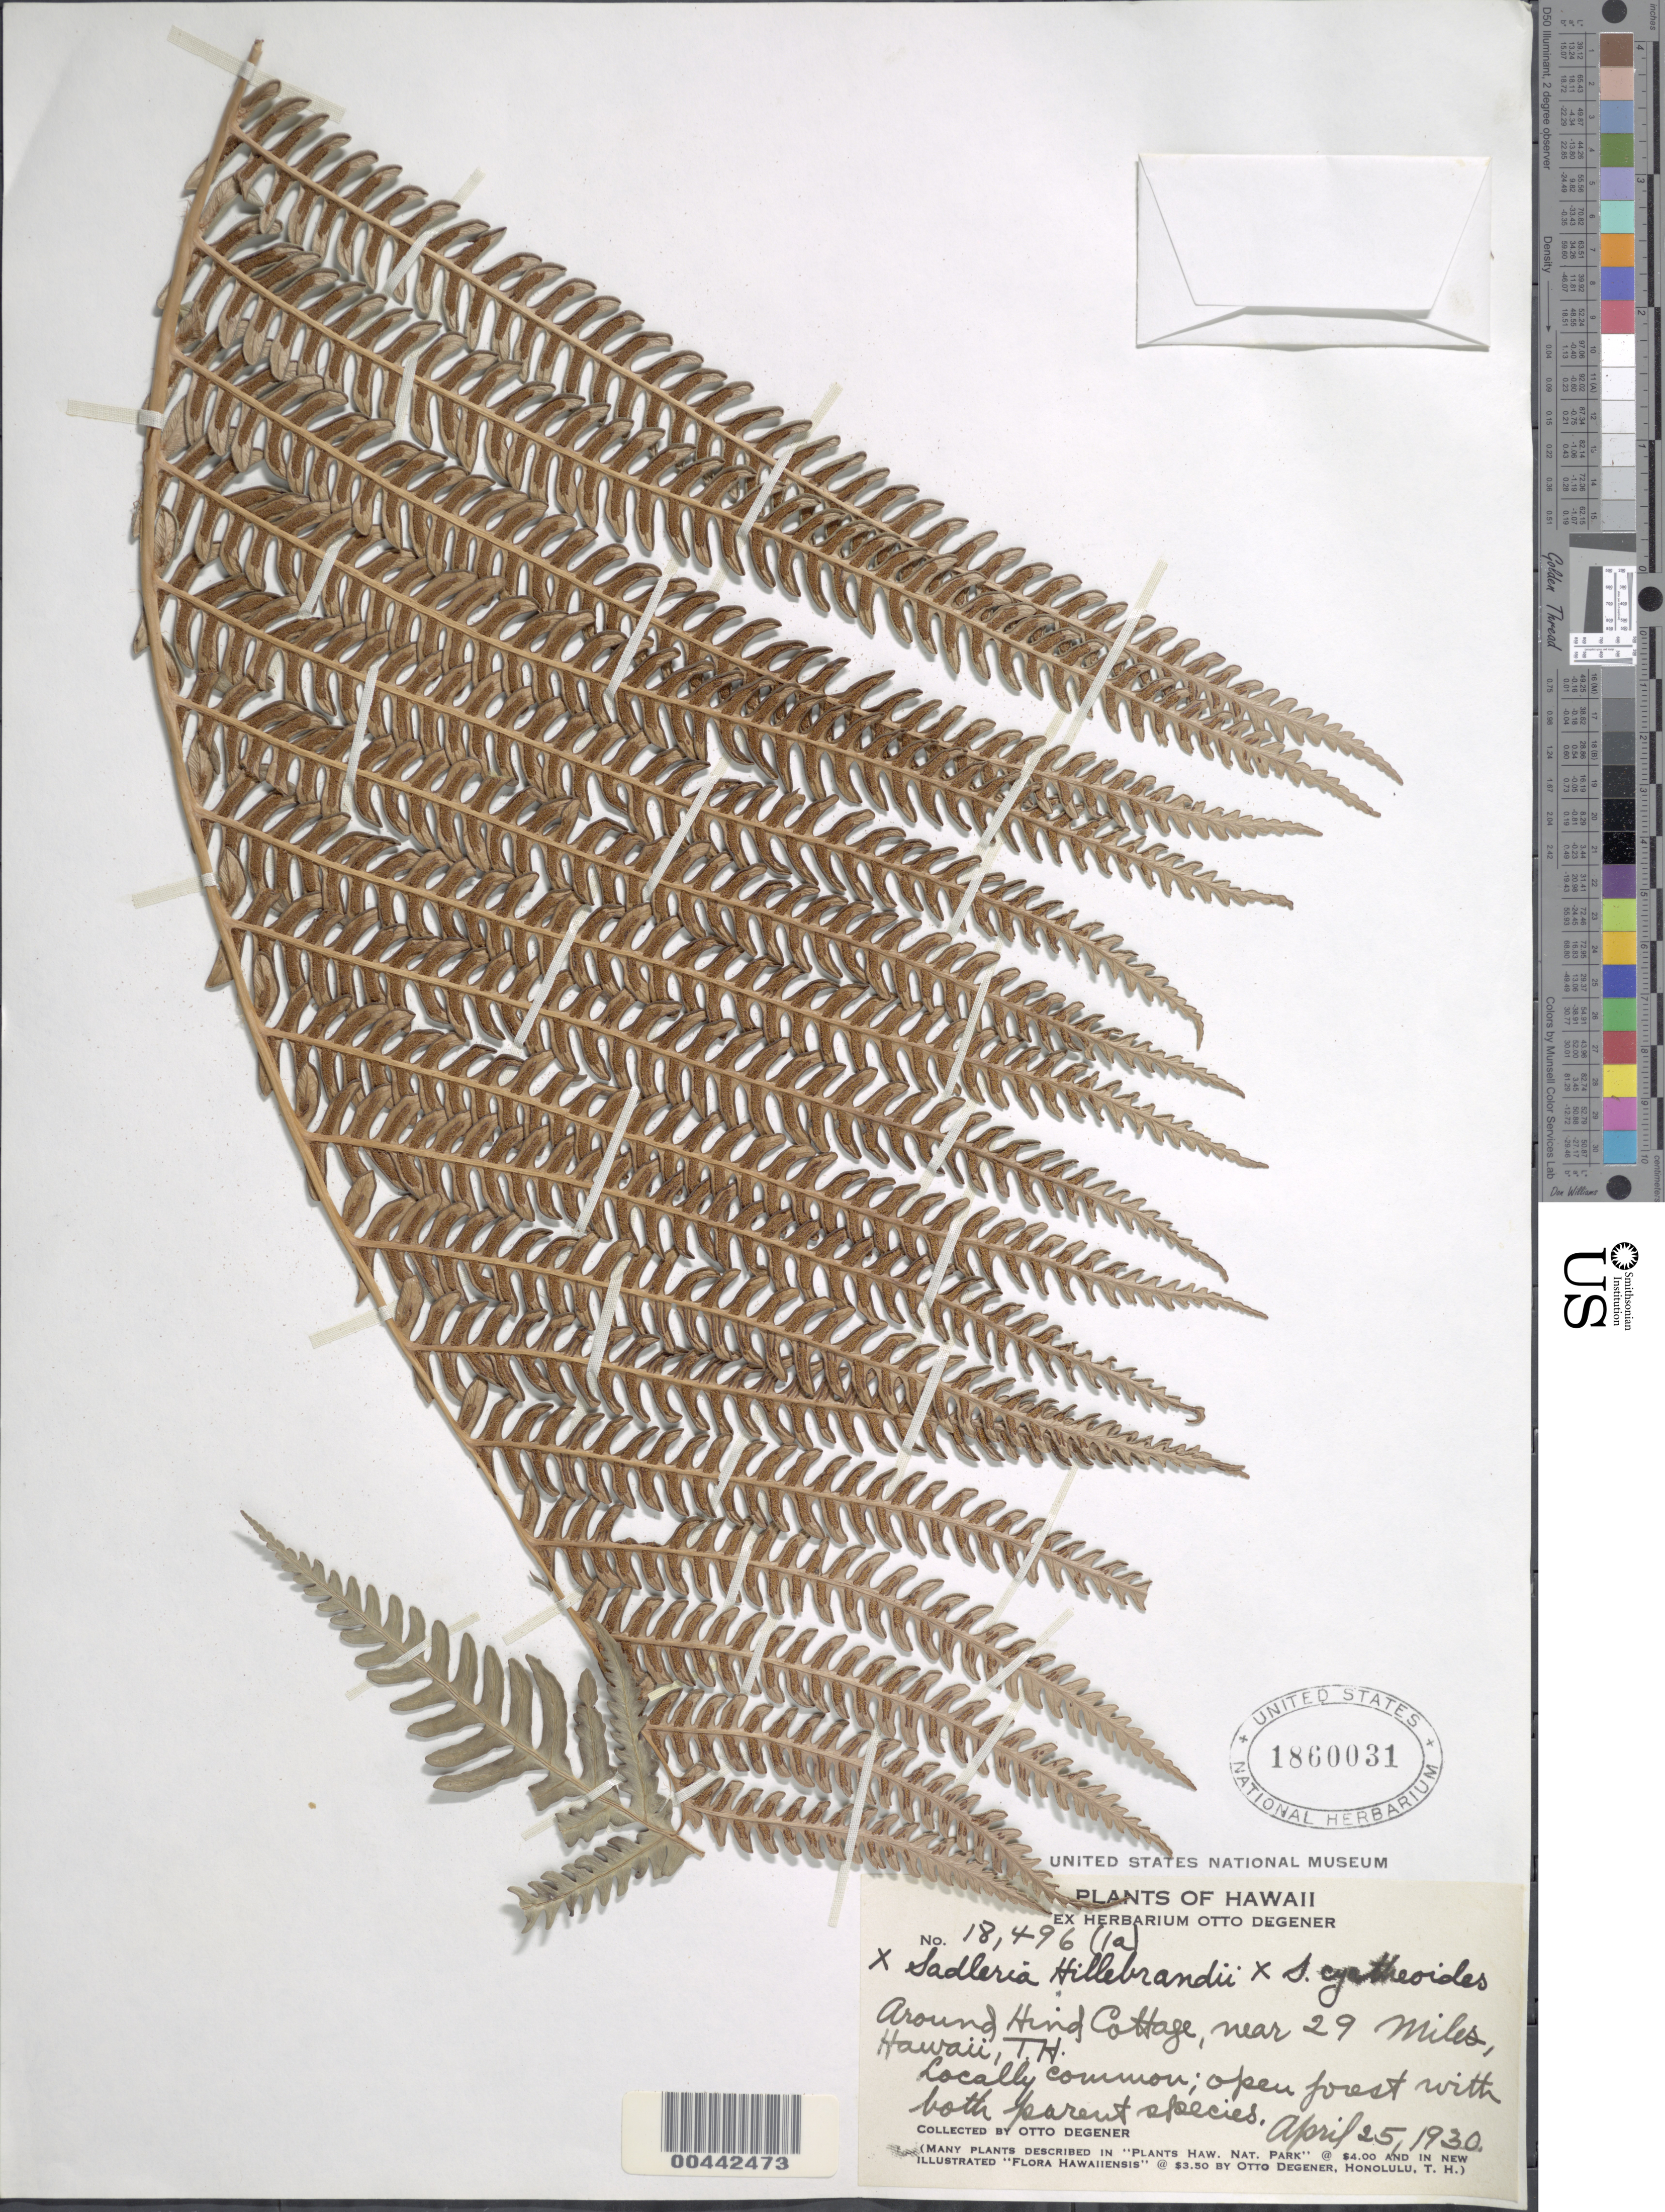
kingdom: Plantae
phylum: Tracheophyta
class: Polypodiopsida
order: Polypodiales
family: Blechnaceae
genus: Sadleria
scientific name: Sadleria cyatheoides x S. hillebrandii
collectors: O. Degener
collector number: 18469(1a)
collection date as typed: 25 Apr 1930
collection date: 1930-04-25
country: United States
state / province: Hawaii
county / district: Hawaii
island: Hawaii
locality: Around Hind Cottage, near 29 Miles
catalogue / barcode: US 1860031